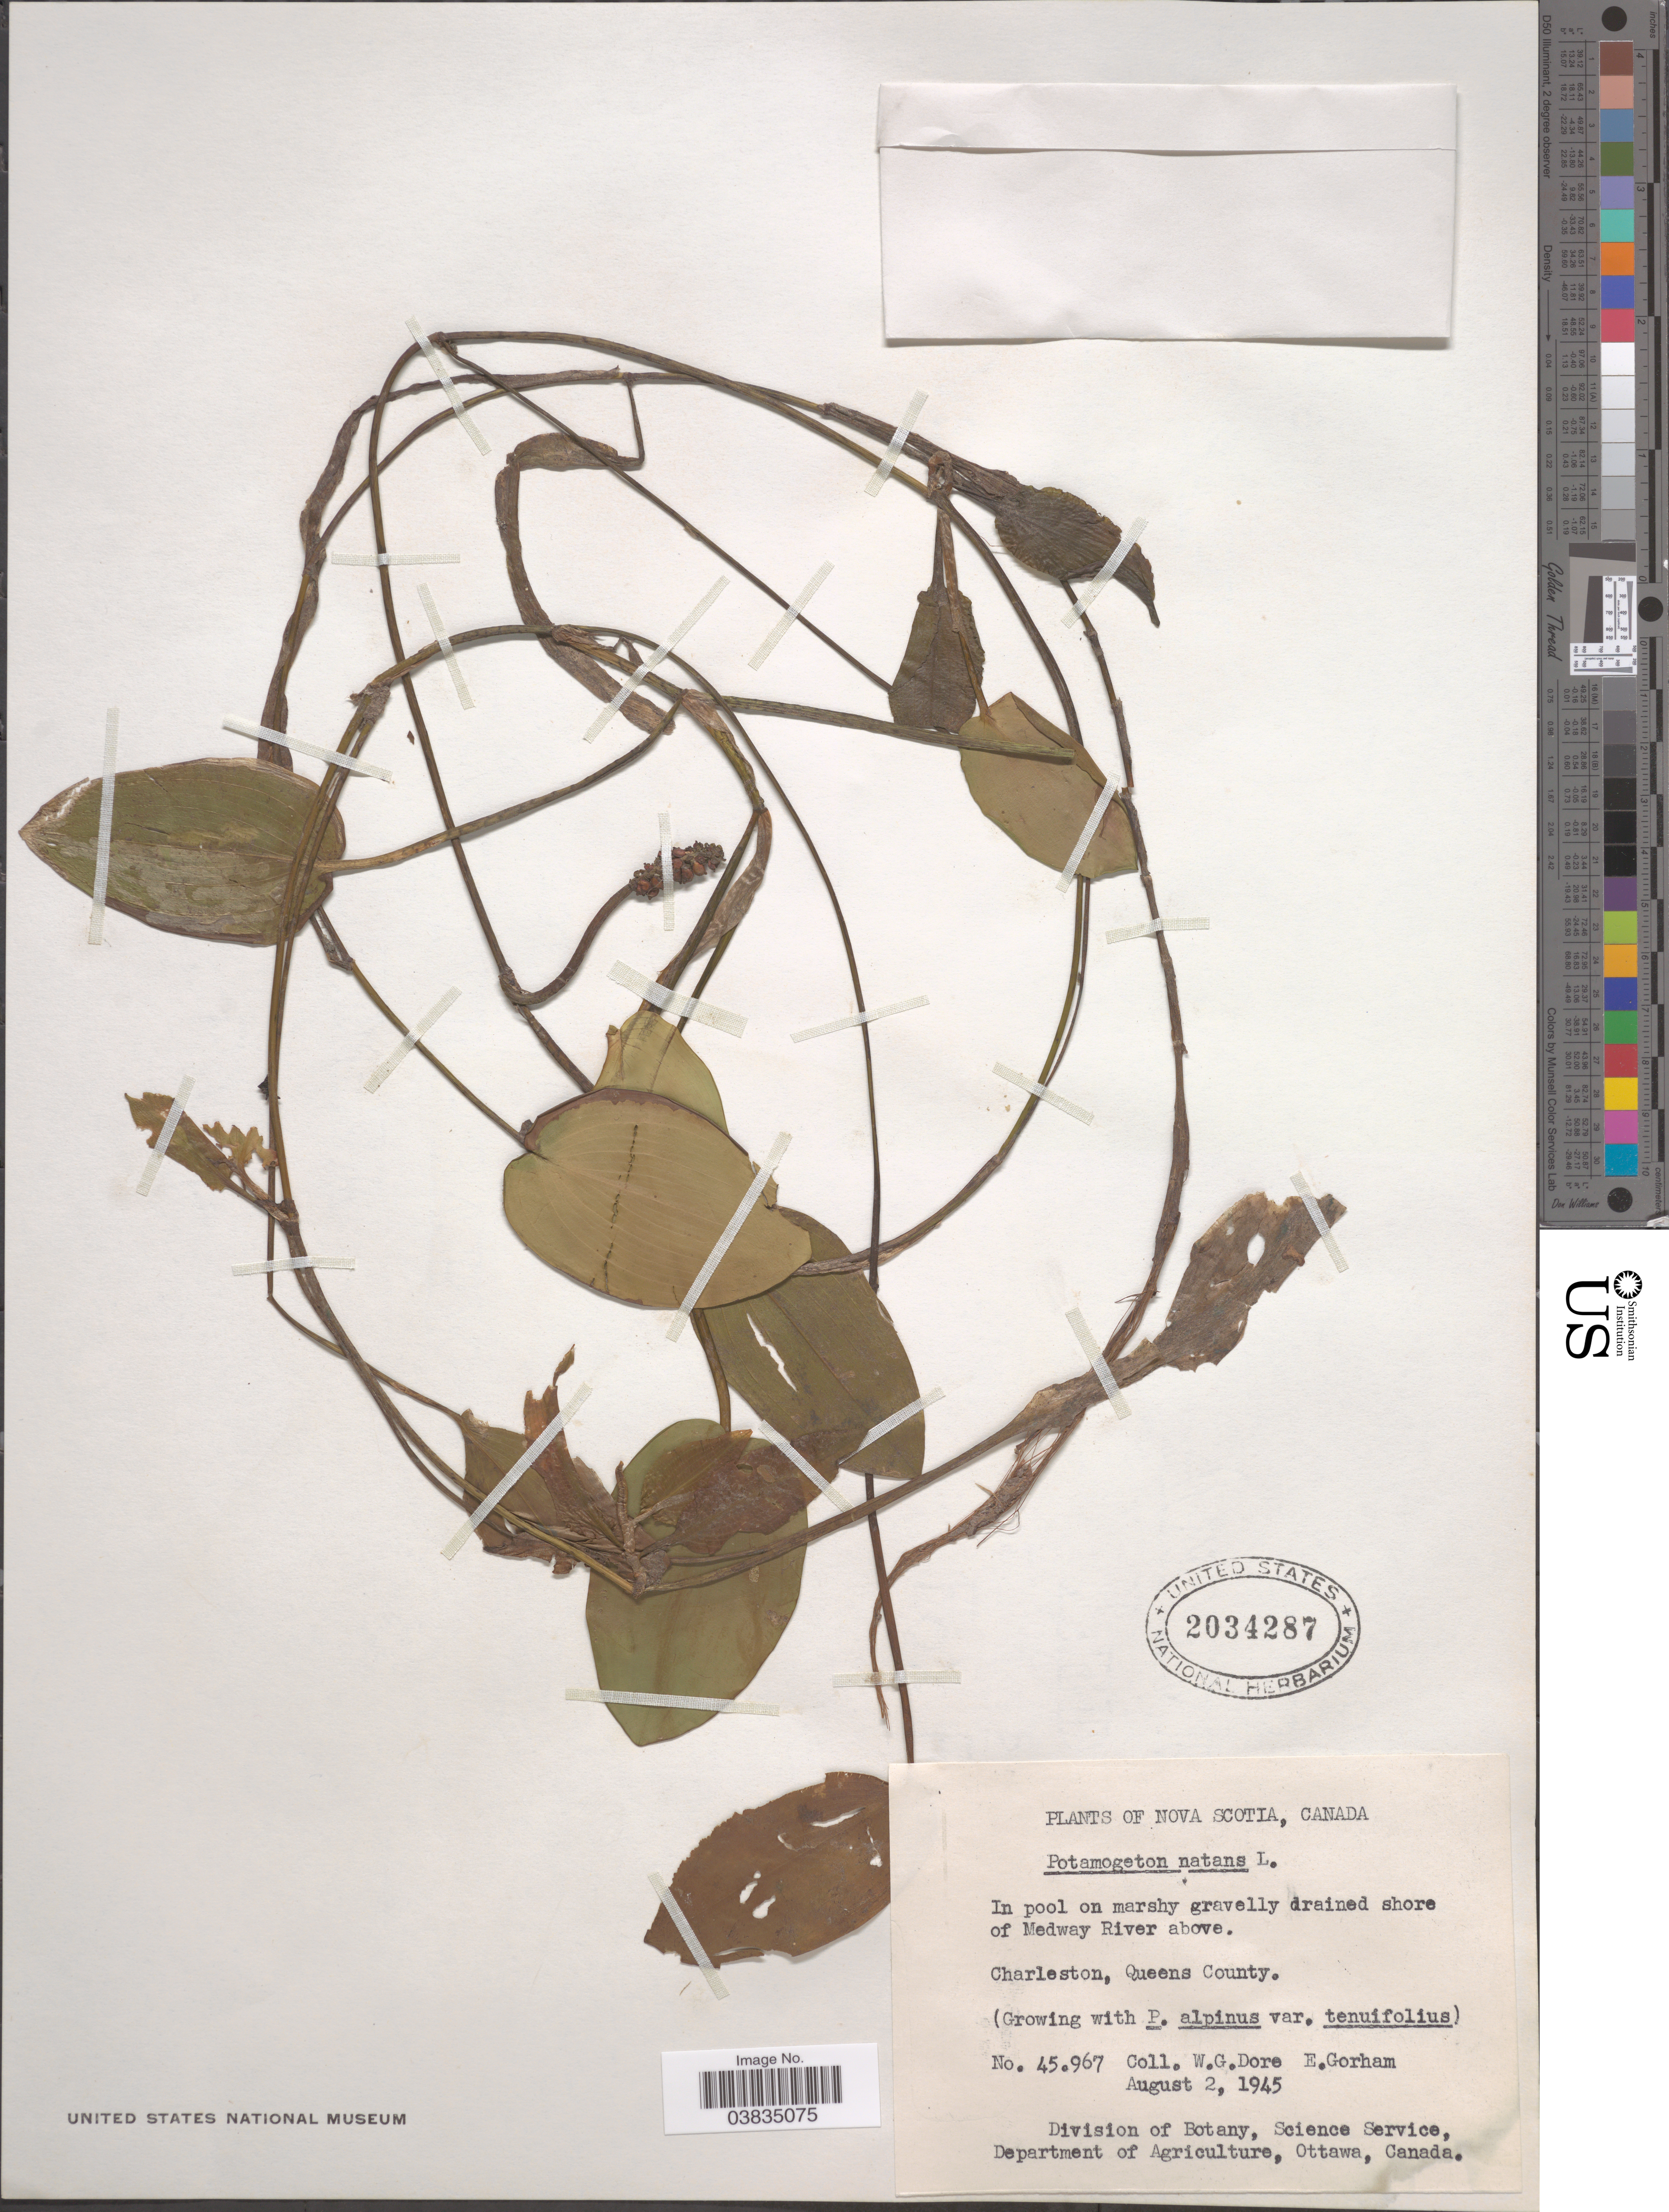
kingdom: Plantae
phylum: Tracheophyta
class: Liliopsida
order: Alismatales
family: Potamogetonaceae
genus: Potamogeton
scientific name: Potamogeton natans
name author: L.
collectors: W. Dore & E. Gorham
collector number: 45967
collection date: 1945-08-02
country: Canada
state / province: Nova Scotia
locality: In pool on marshy gravelly drained shore of Medway River above. Charleston, Queens County.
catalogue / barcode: US 2034287